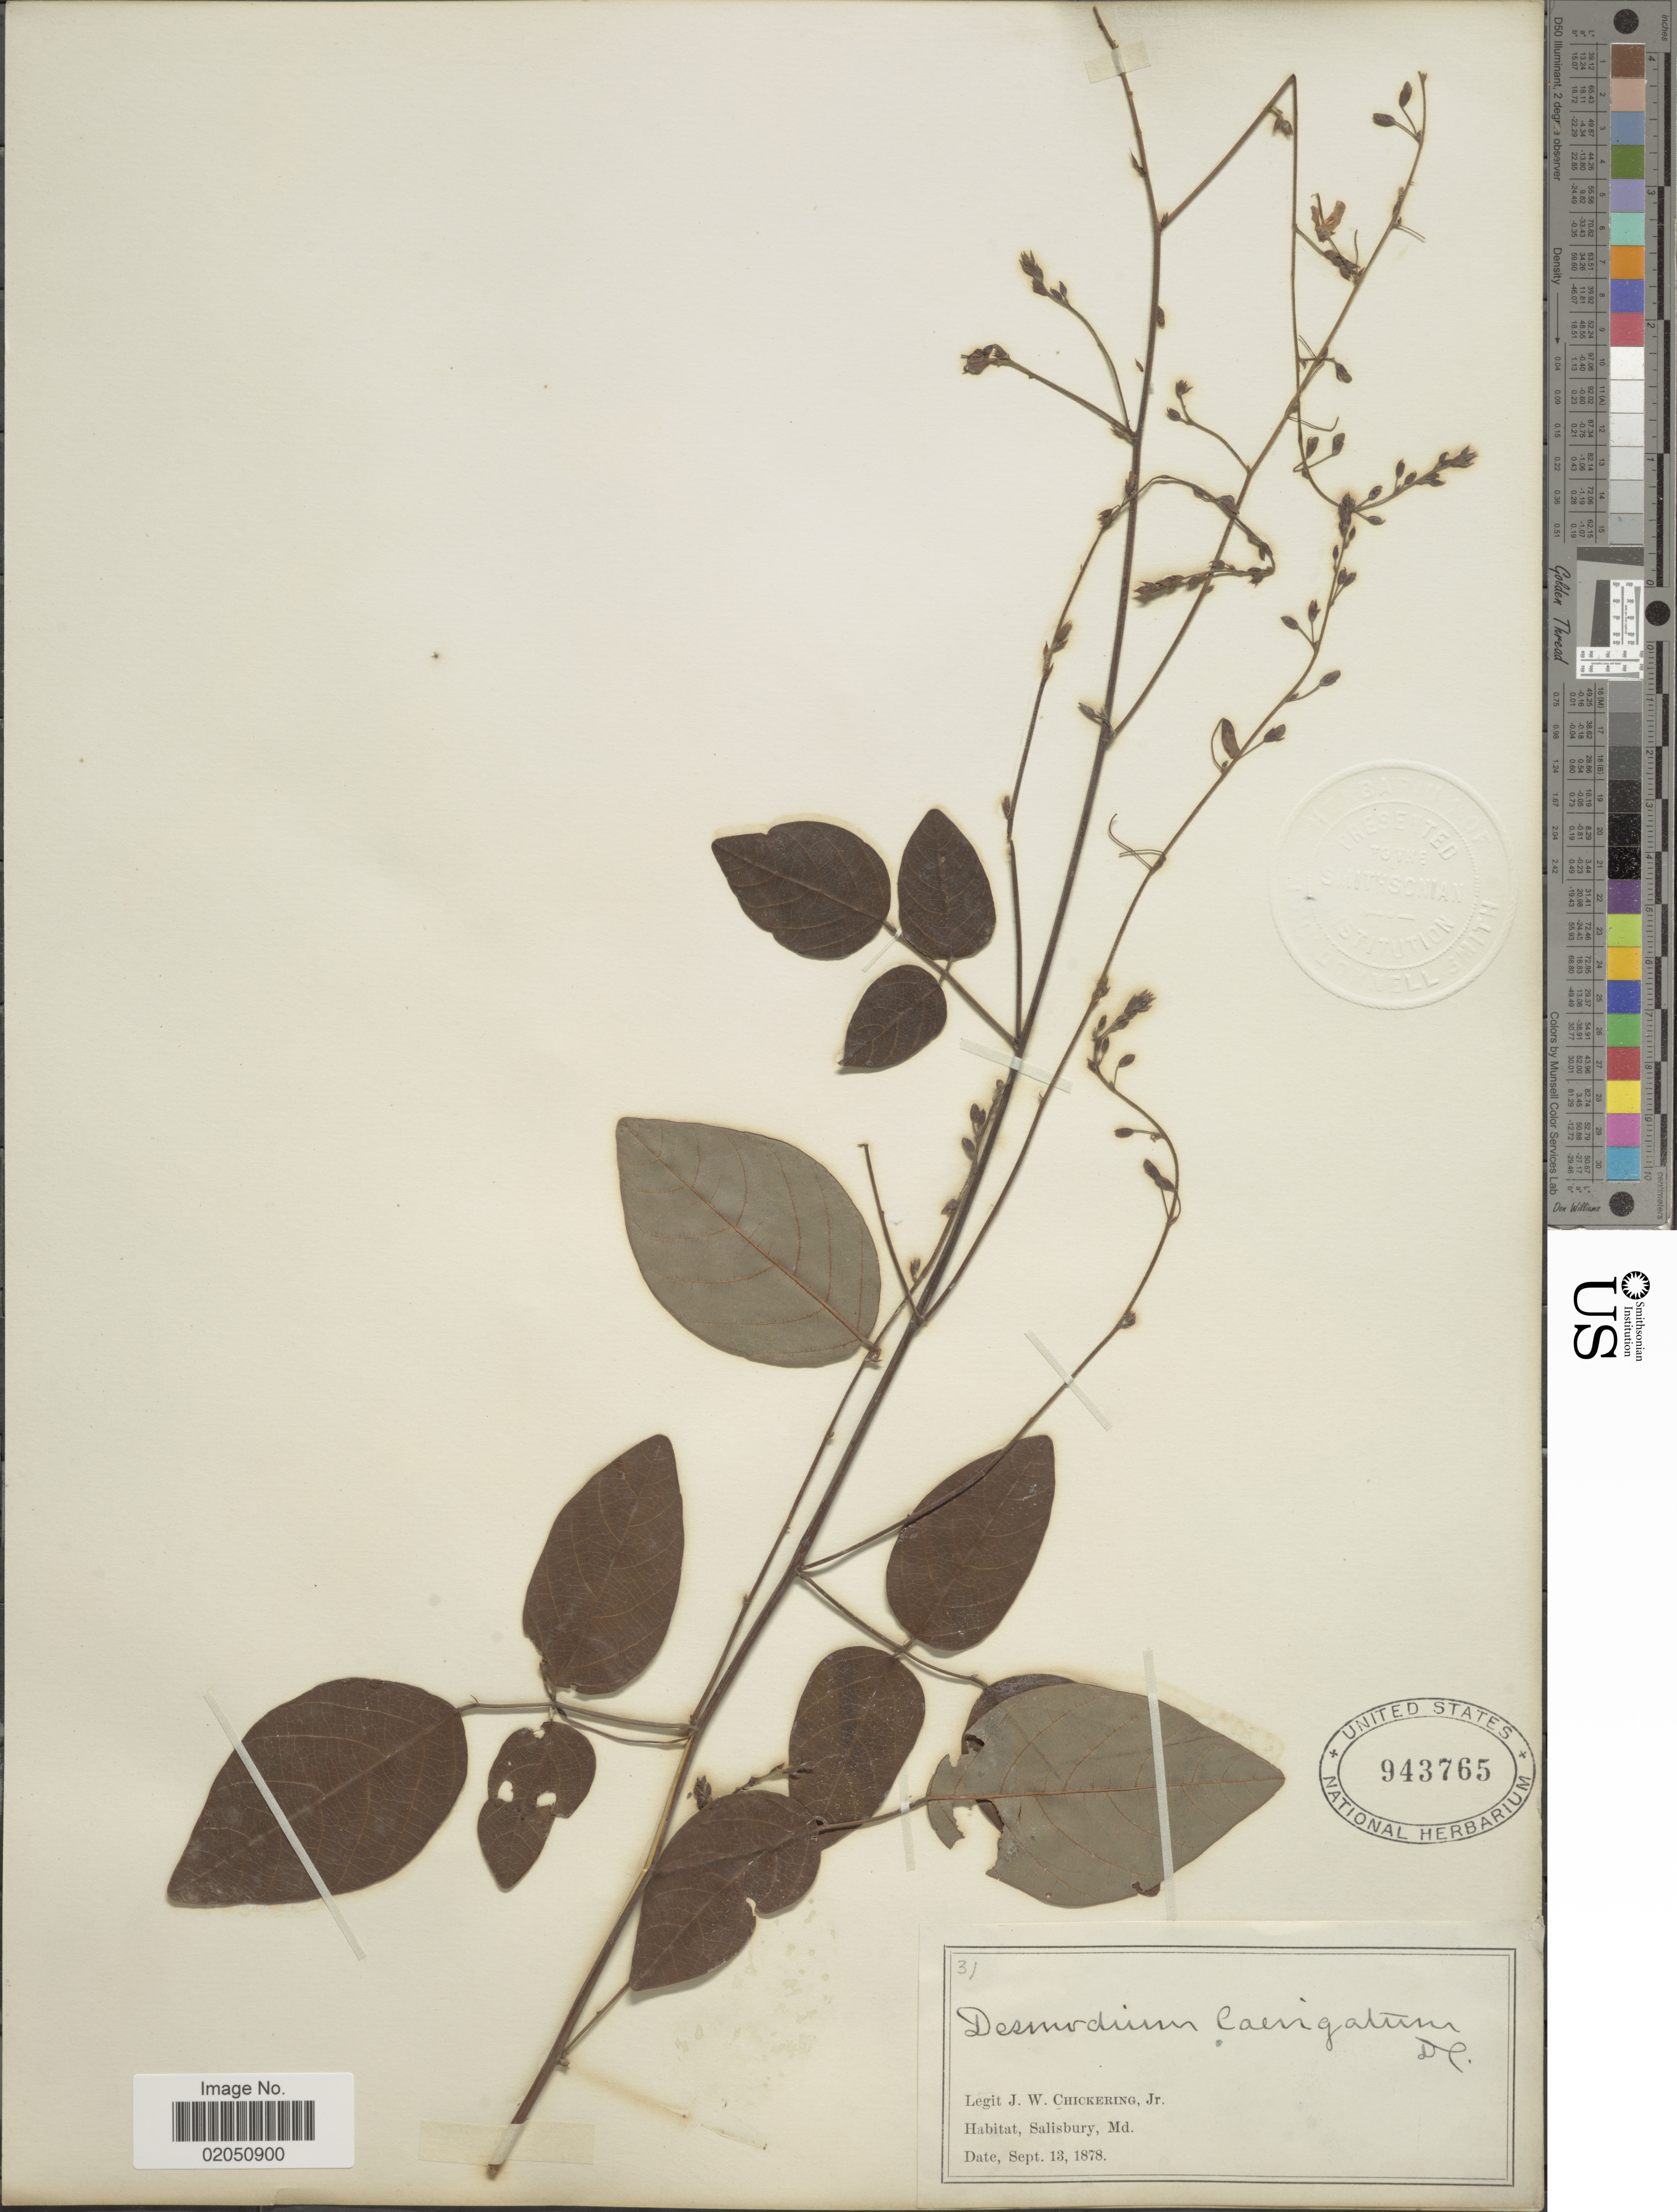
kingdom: Plantae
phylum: Tracheophyta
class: Magnoliopsida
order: Fabales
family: Fabaceae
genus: Desmodium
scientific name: Desmodium laevigatum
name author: (Nutt.) DC.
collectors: J. W. Chickering Jr.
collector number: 31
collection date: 1878-09-13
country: United States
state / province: Maryland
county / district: Wicomico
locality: Salisbury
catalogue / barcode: US 943765